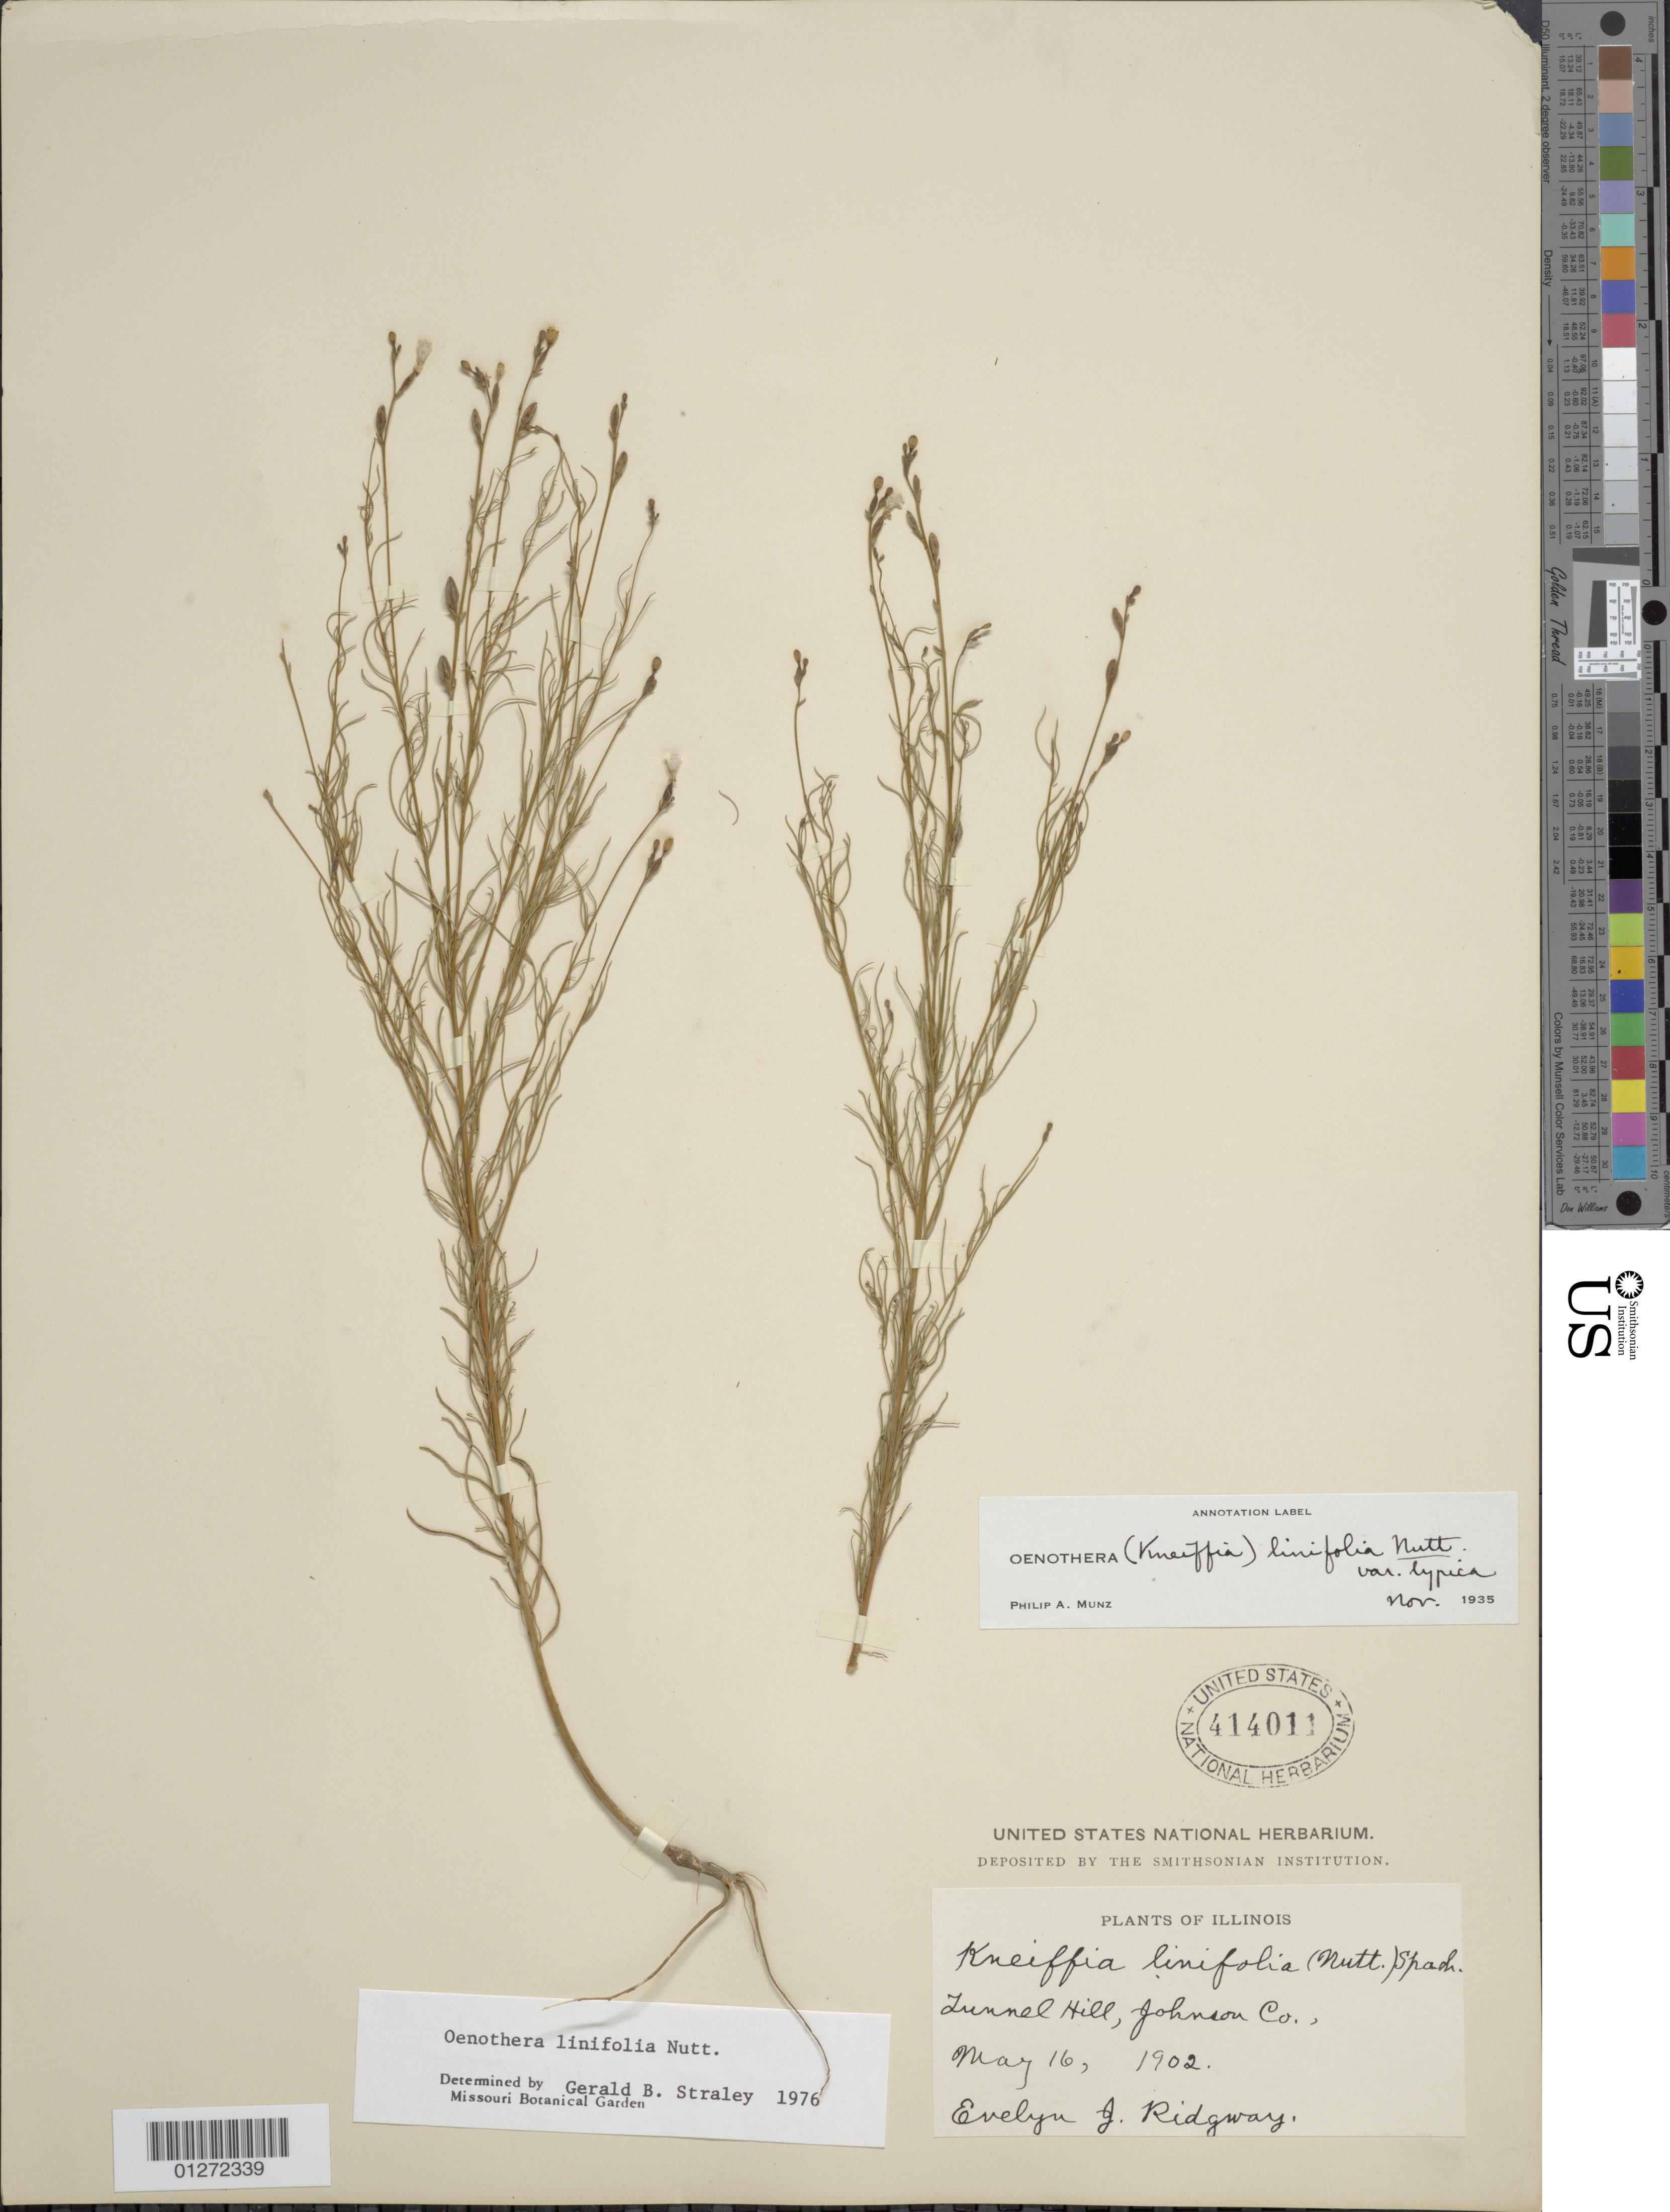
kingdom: Plantae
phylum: Tracheophyta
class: Magnoliopsida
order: Myrtales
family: Onagraceae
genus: Oenothera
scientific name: Oenothera linifolia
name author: Nutt.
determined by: Straley, G. B.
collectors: E. Ridgway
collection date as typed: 16 May 1902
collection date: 1902-05-16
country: United States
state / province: Illinois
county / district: Johnson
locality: Tunnel Hill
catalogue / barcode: US 414011